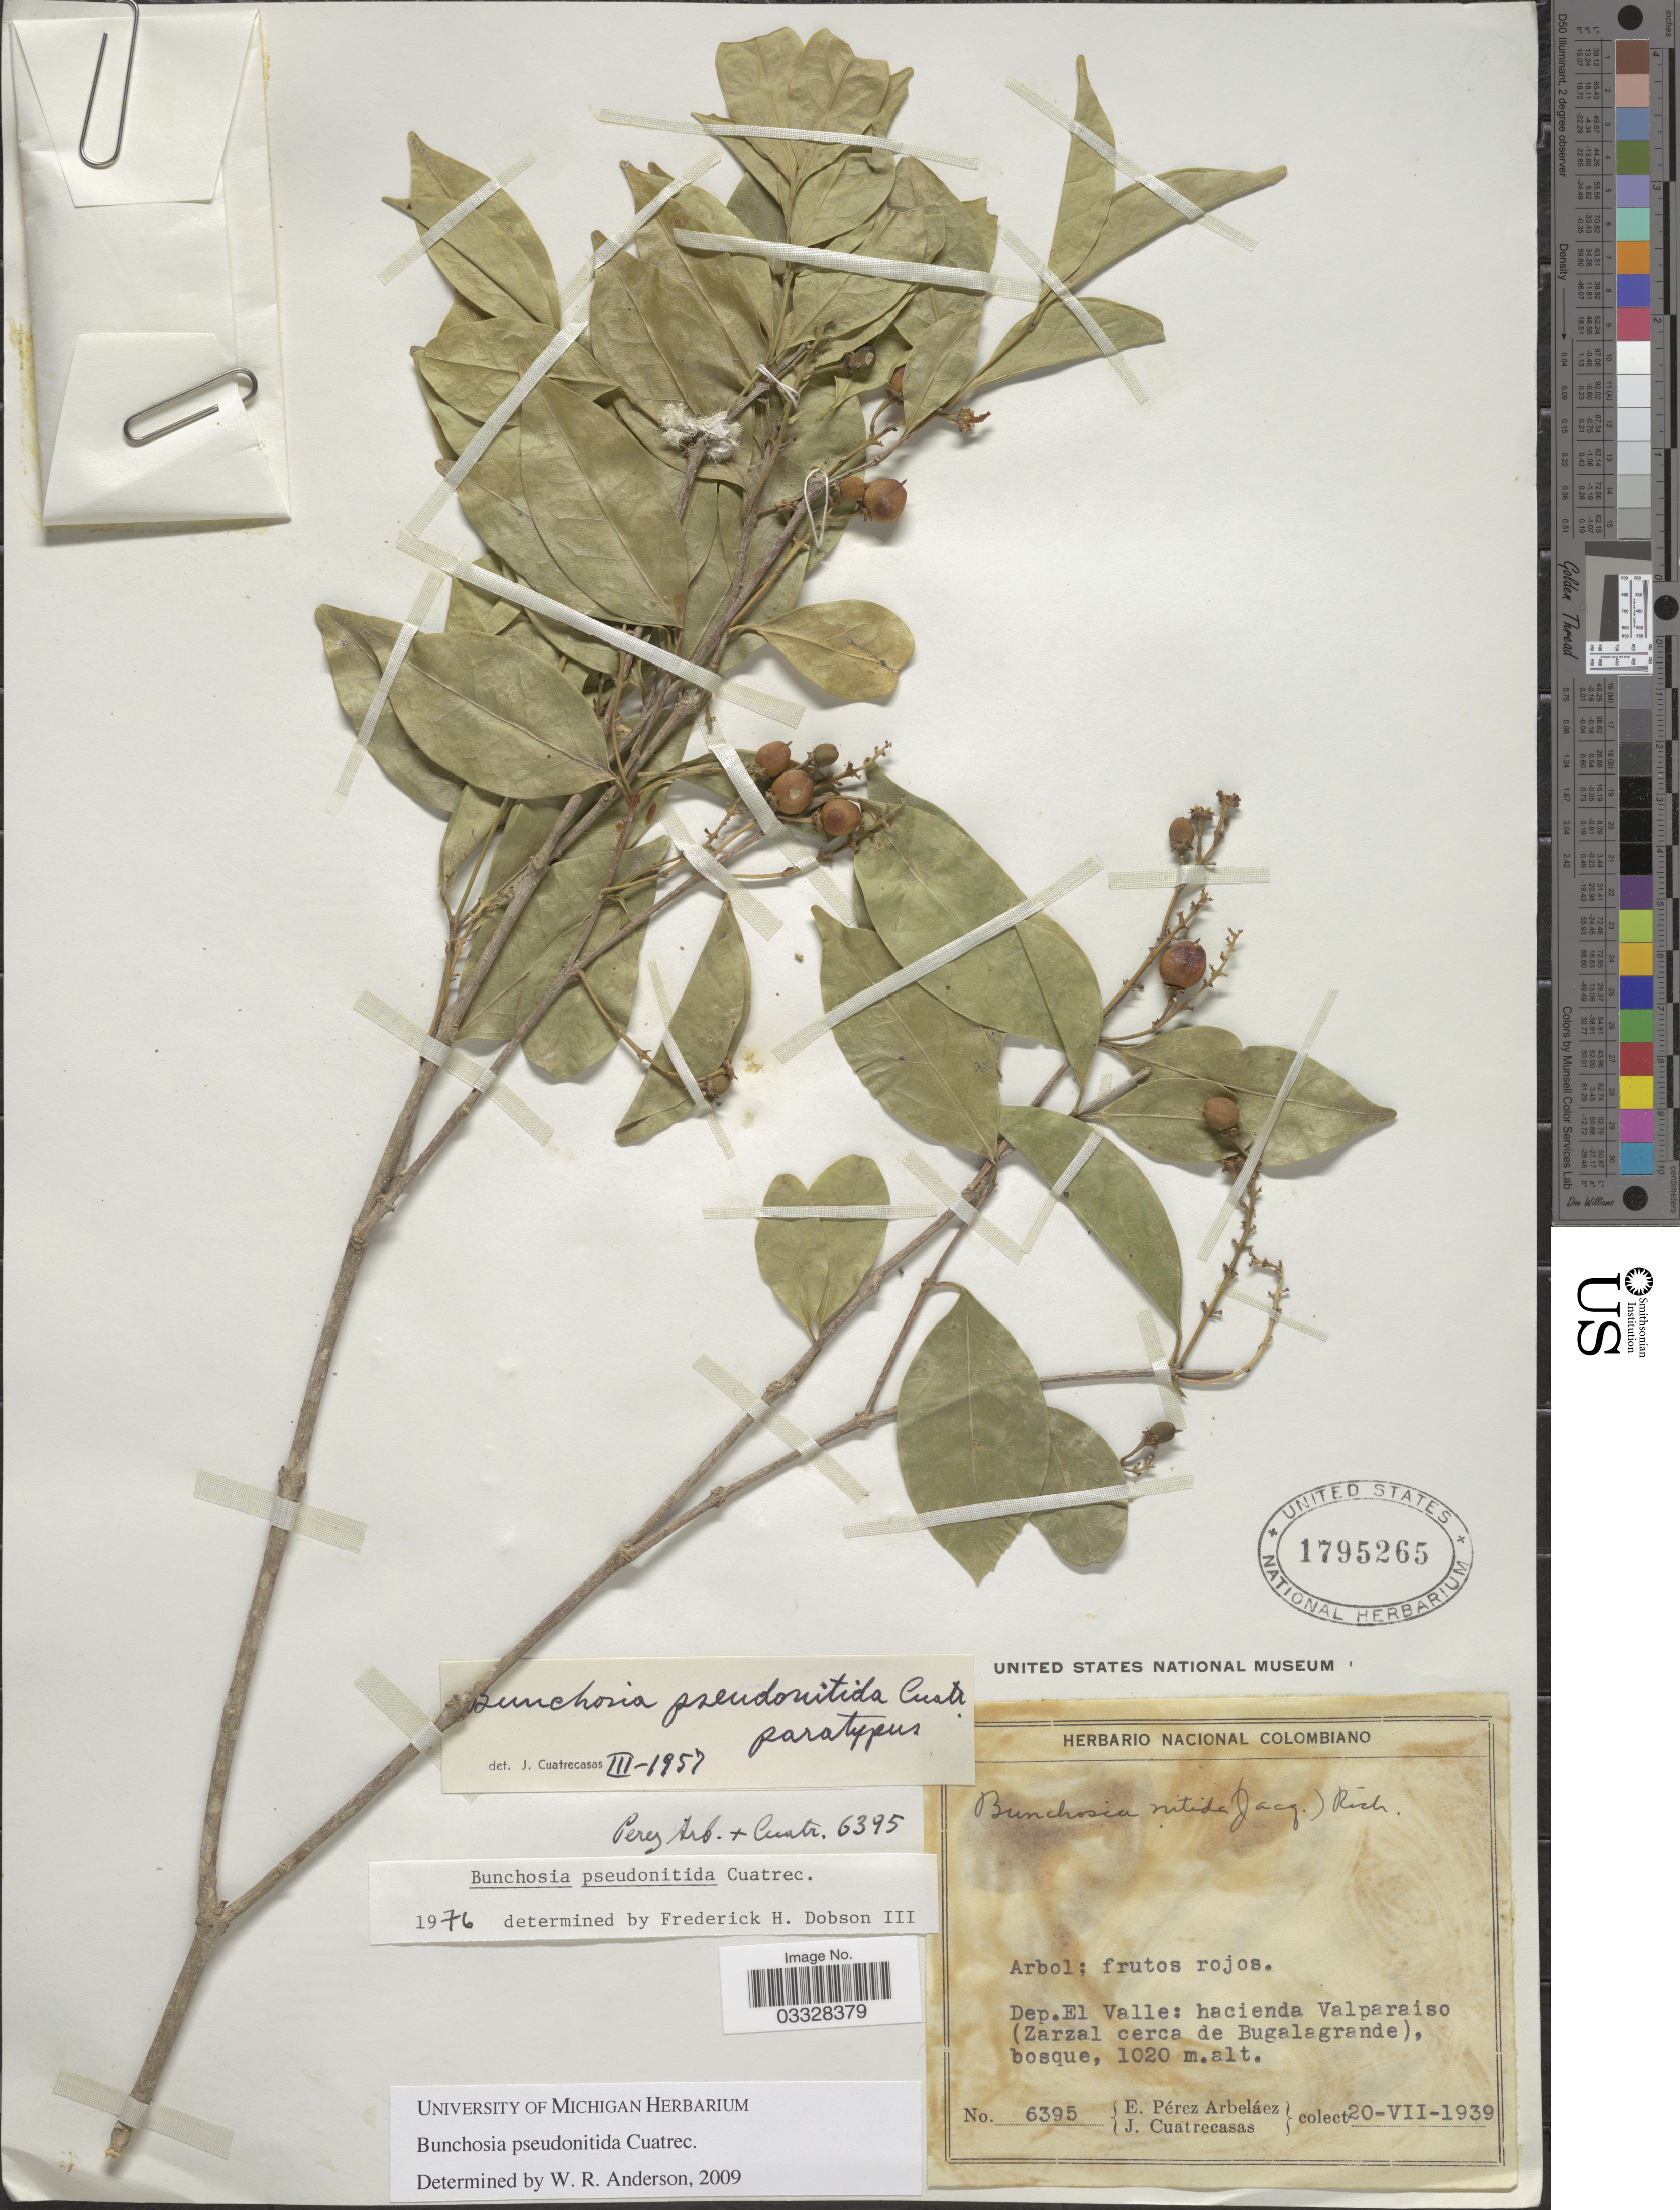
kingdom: Plantae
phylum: Tracheophyta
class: Magnoliopsida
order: Malpighiales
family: Malpighiaceae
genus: Bunchosia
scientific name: Bunchosia pseudonitida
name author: Cuatrec.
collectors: E. Pérez Arbeláez & J. Cuatrecasas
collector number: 6395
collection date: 1939-07-20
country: Colombia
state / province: Valle del Cauca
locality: Dep. El Valle: hacienda Valparaiso (Zarzal cerca de Bugalagrande).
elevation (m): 1020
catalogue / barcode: US 1795265